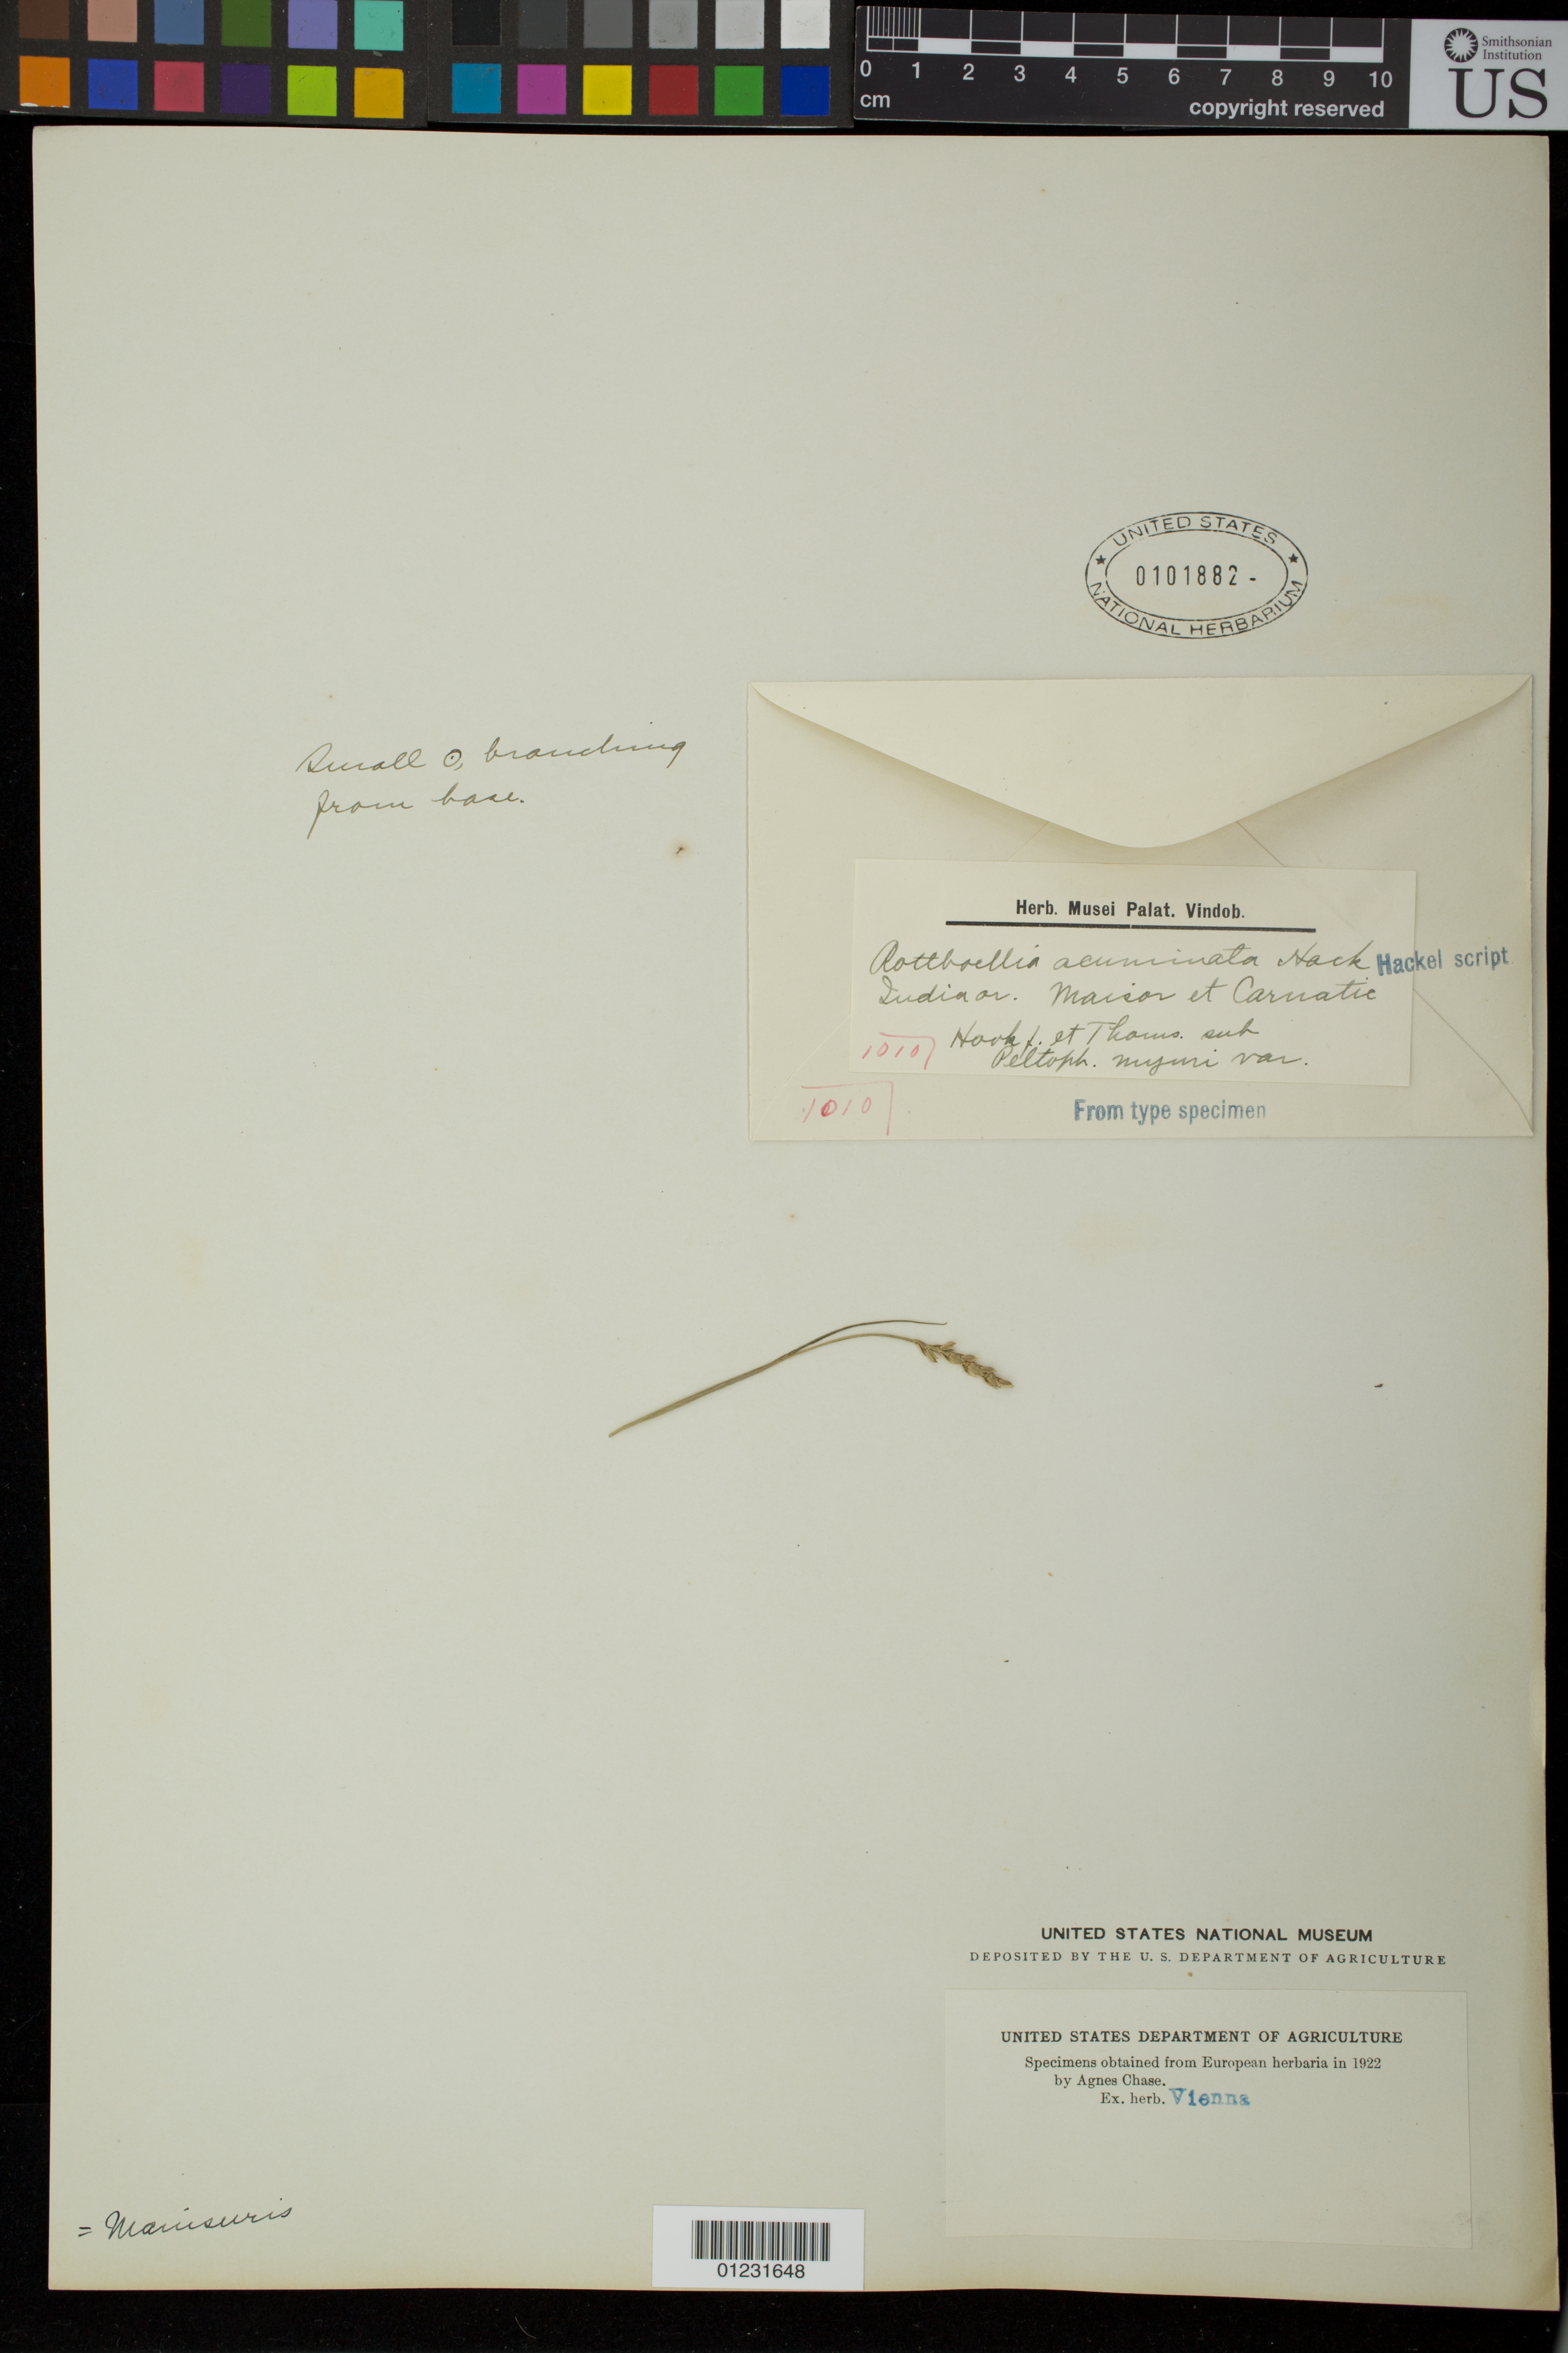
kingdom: Plantae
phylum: Tracheophyta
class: Liliopsida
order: Poales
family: Poaceae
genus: Rottboellia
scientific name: Rottboellia acuminata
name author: Hack. in A. DC. & C. DC.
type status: Isotype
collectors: -. Hooker & Thompson, --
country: India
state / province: Karnataka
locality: Mysore.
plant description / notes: Fragmentary material of type specimen ex herb. Vienna.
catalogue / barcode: US 101882